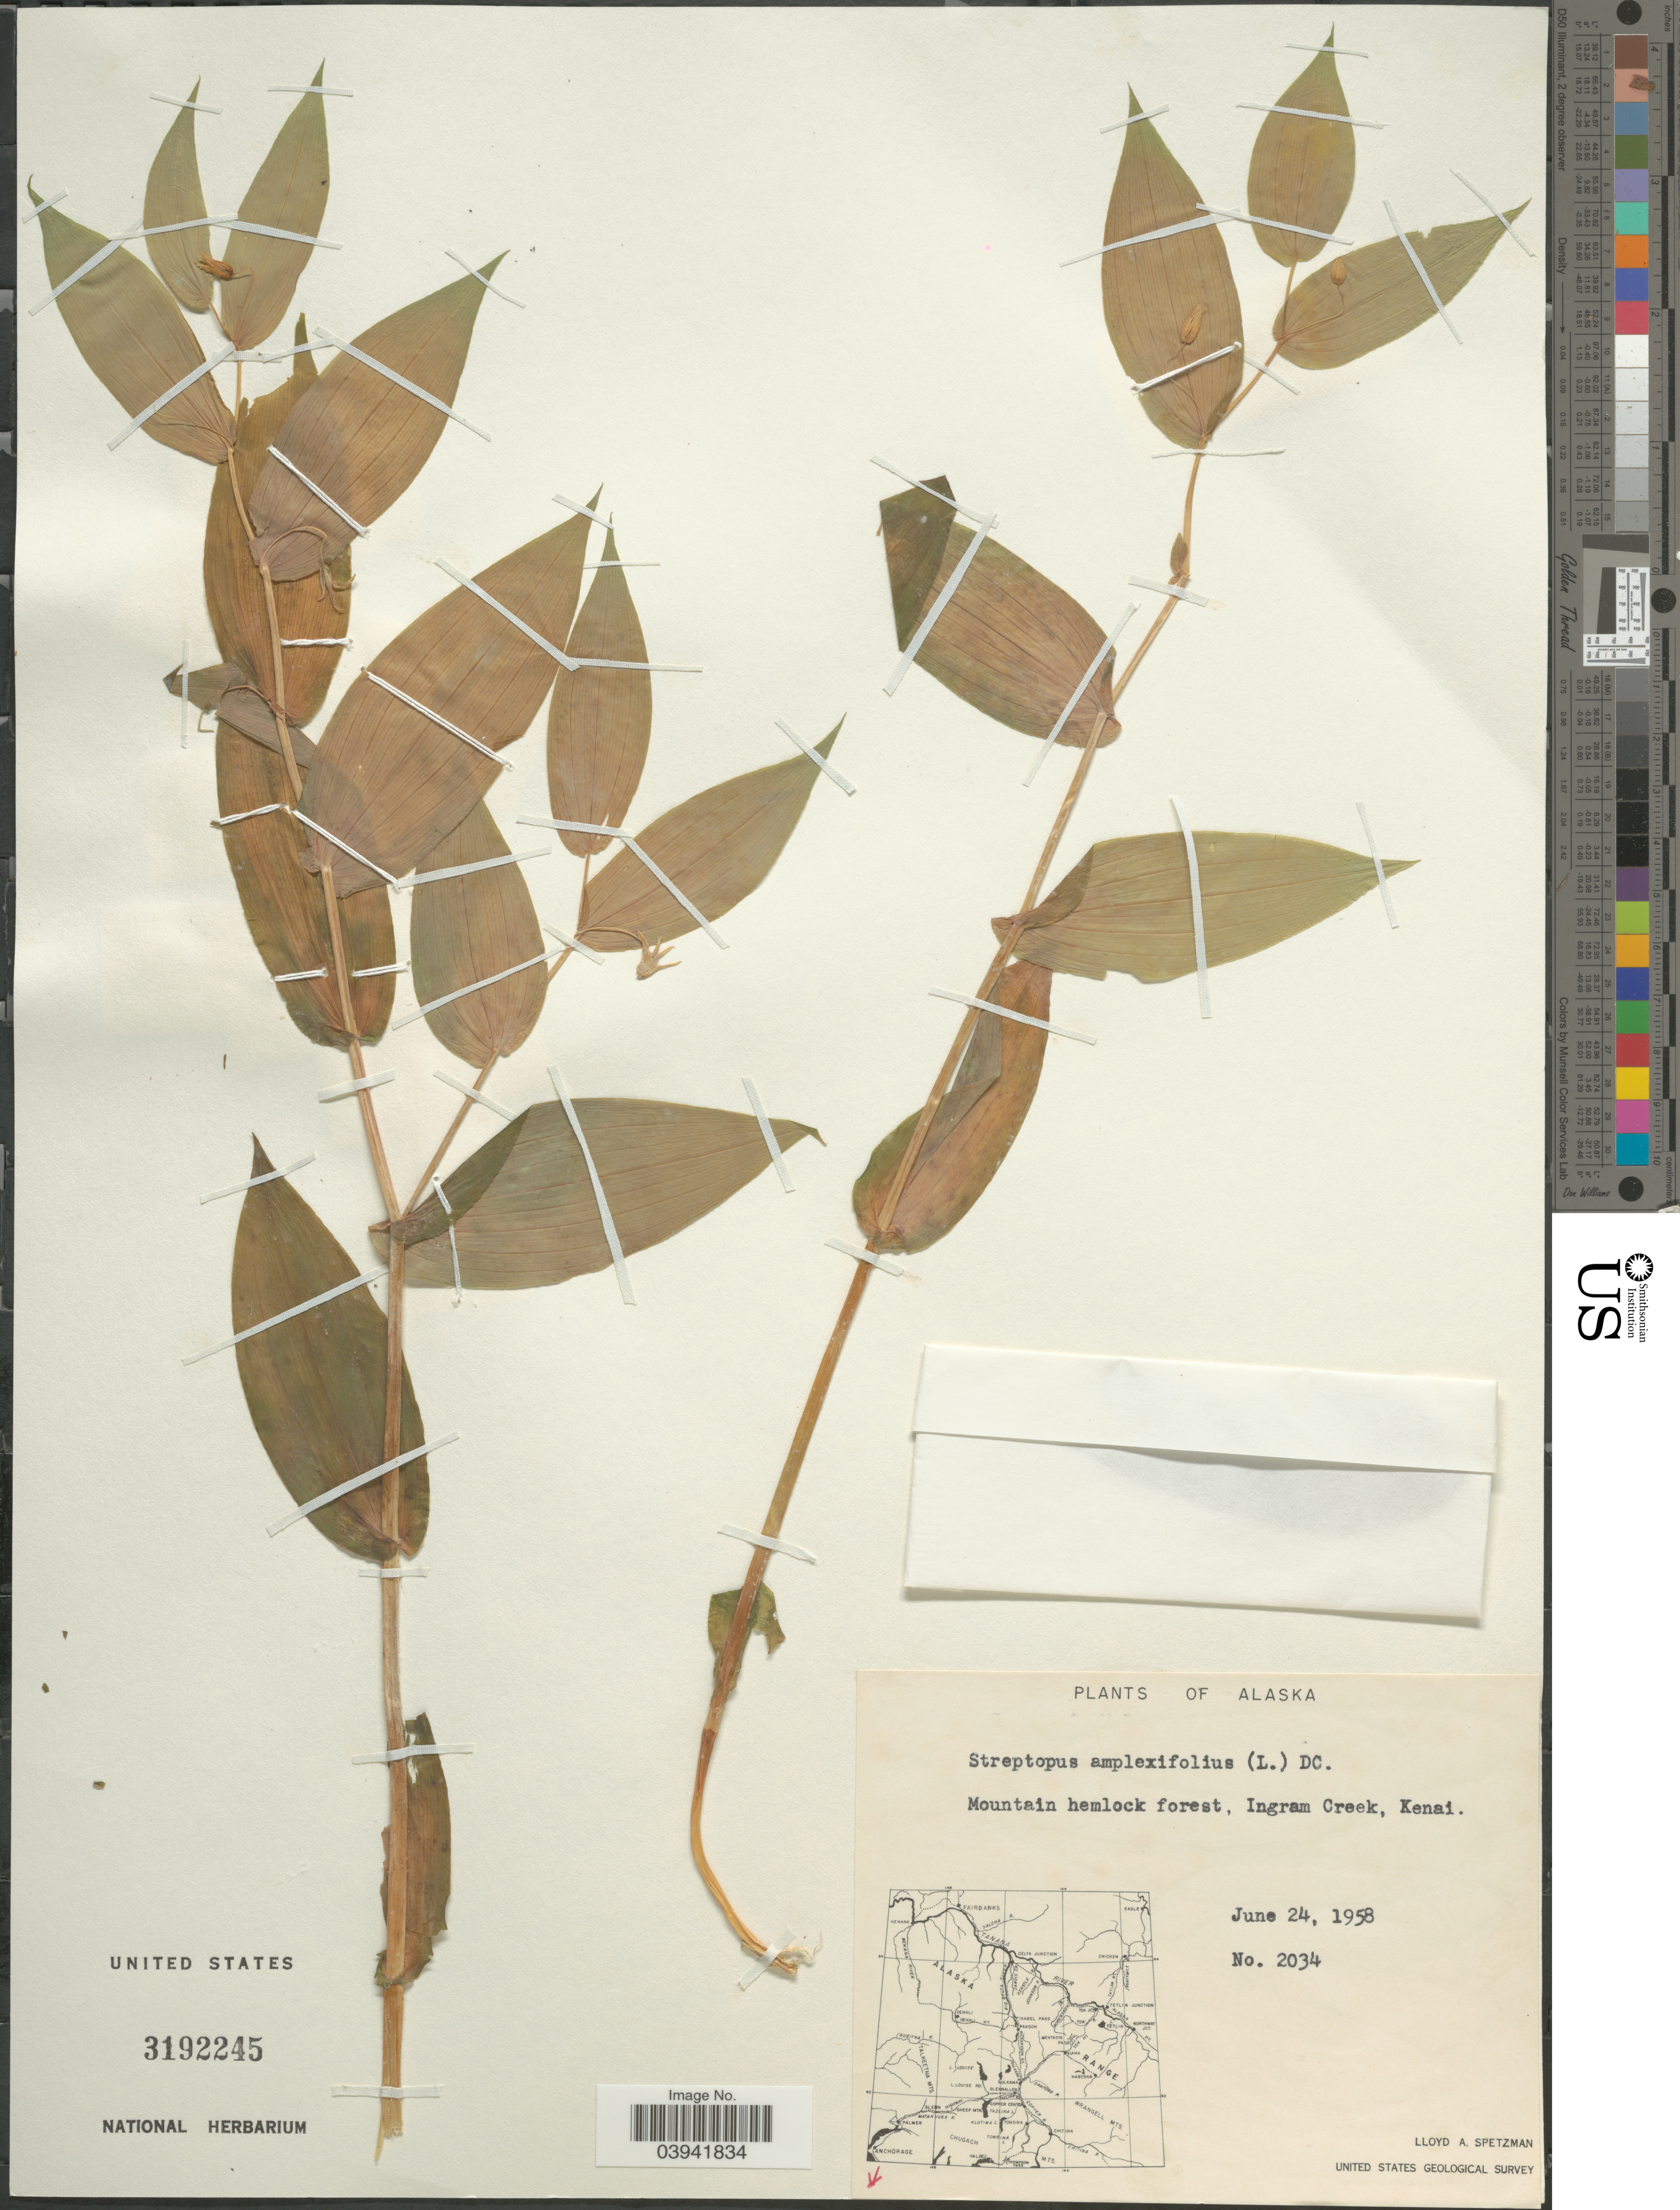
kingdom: Plantae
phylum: Tracheophyta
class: Liliopsida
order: Liliales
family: Liliaceae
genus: Streptopus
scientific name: Streptopus amplexifolius var. papillatus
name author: (Fassett) Ohwi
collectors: L. Spetzman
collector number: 2034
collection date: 1958-06-24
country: United States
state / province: Alaska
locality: Mountain hemlock forest, Ingram Creek, Kenai.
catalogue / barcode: US 3192245